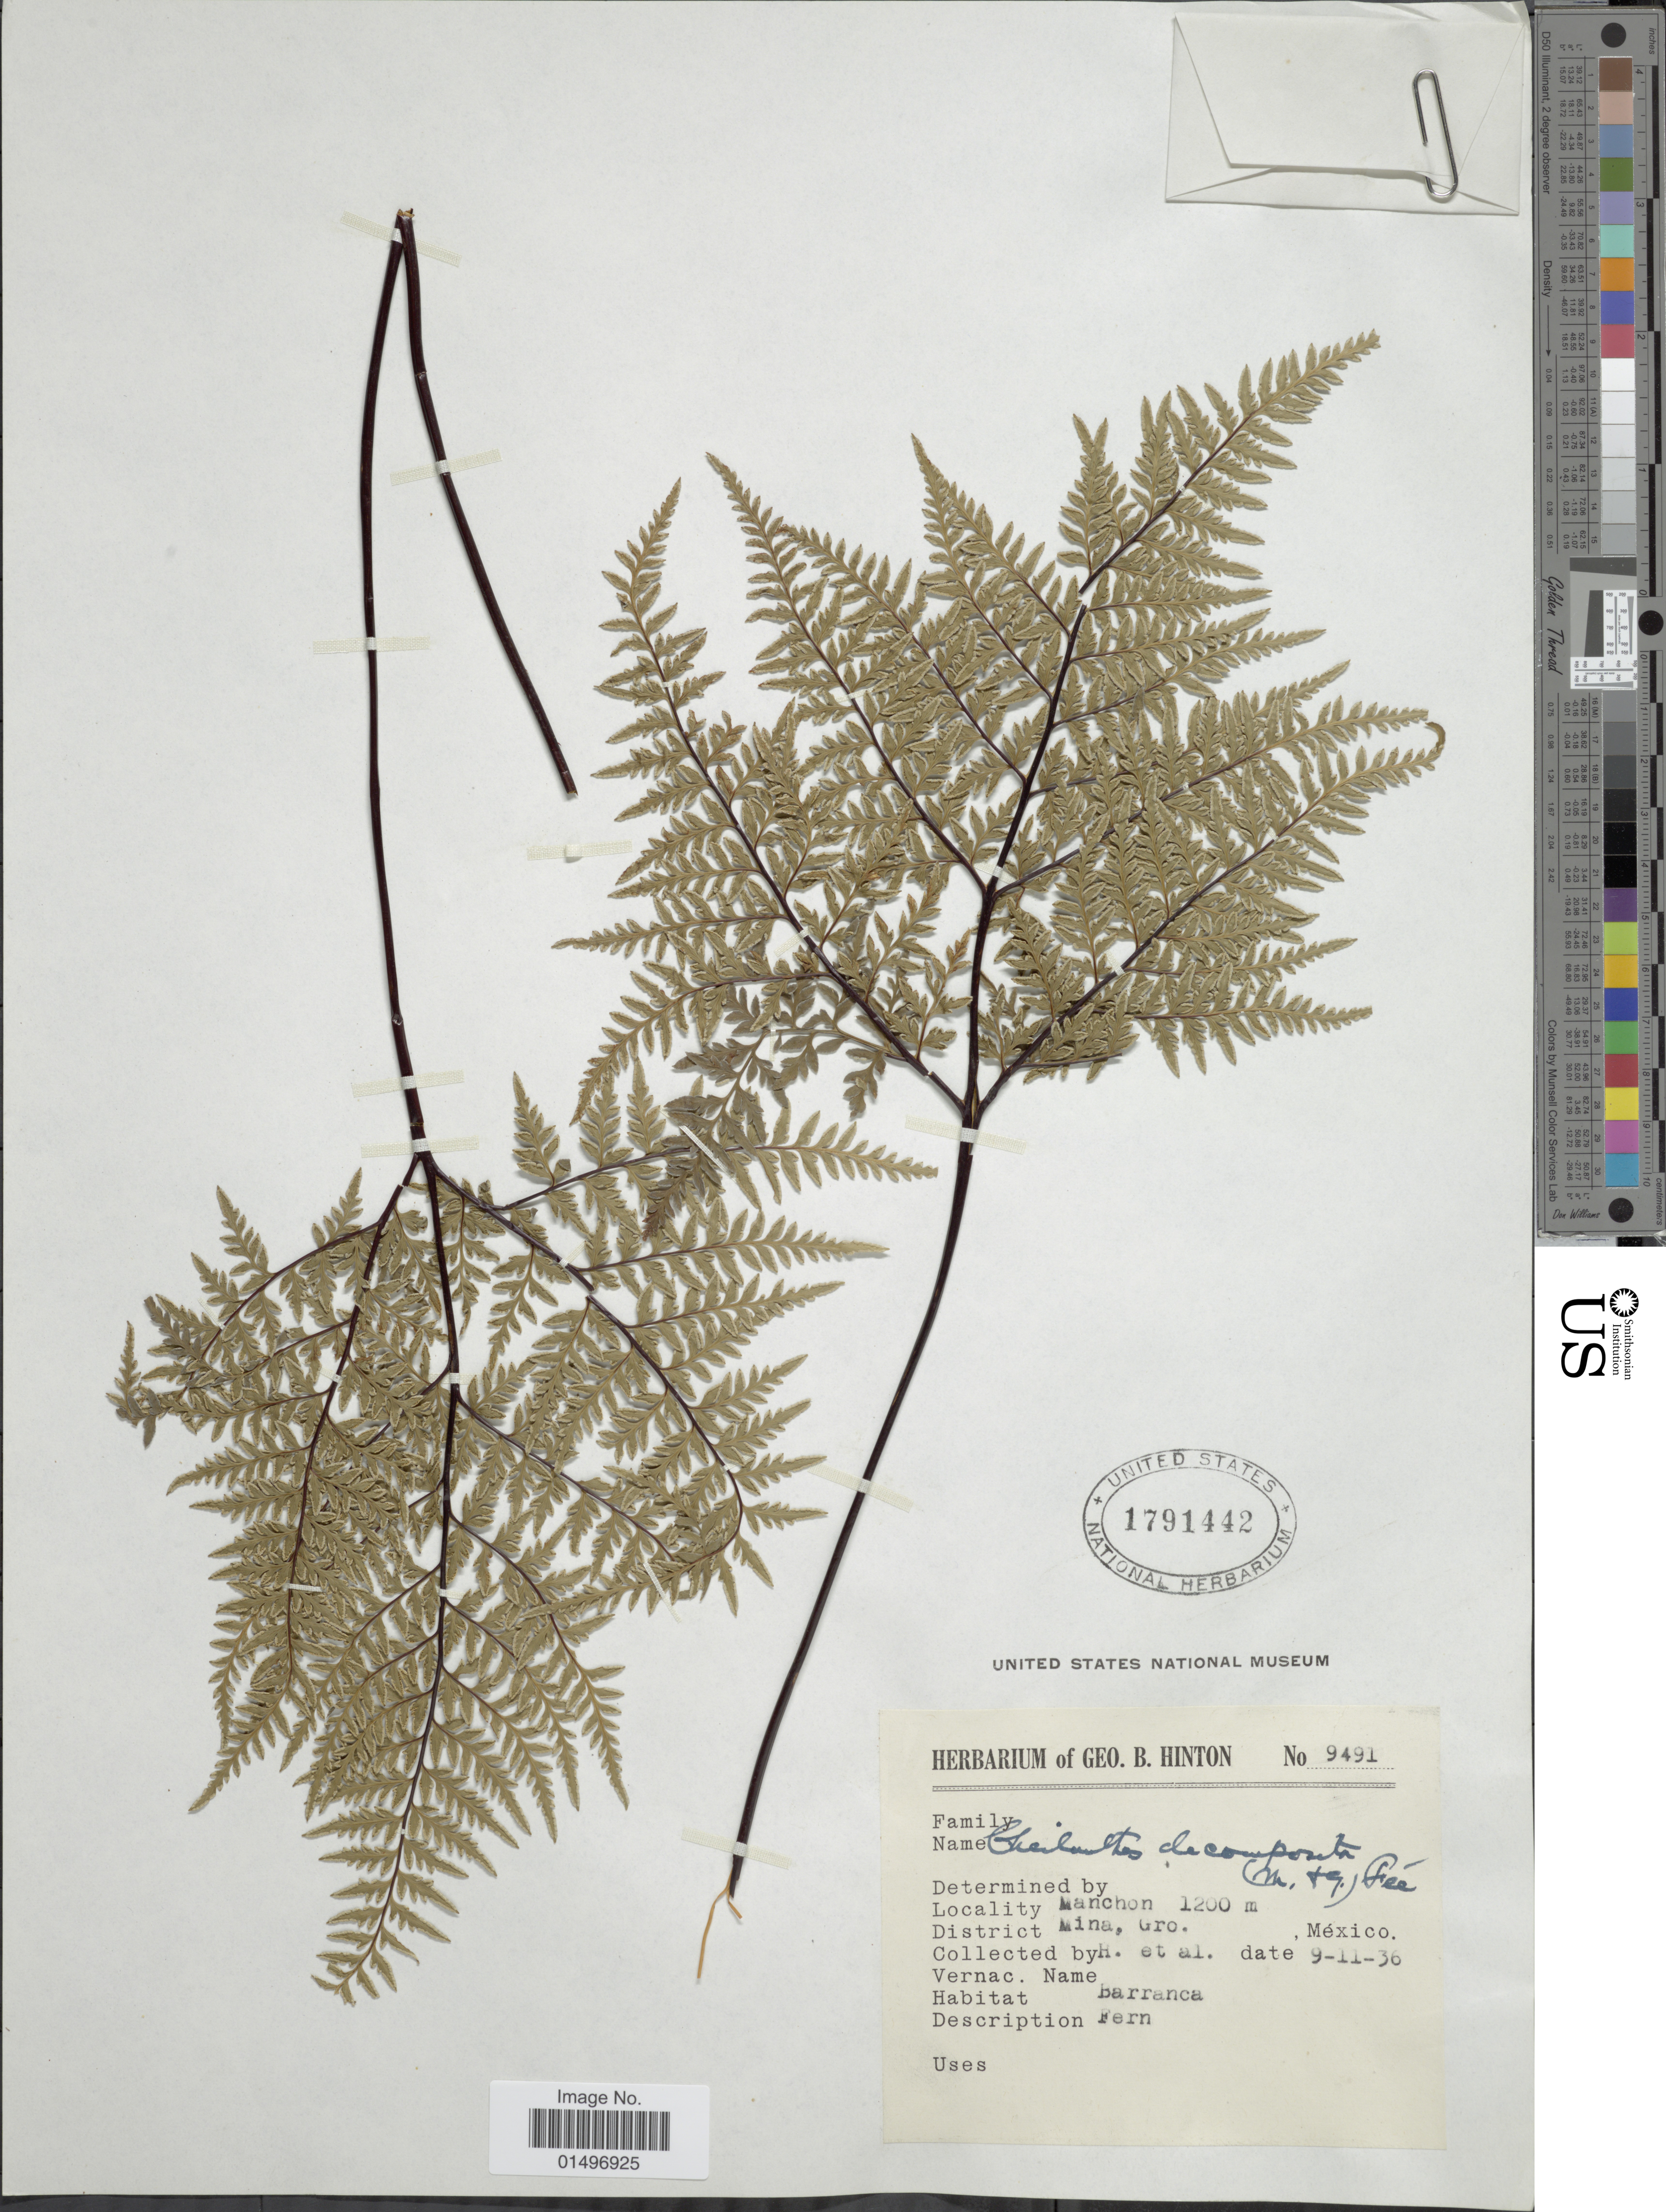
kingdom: Plantae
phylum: Tracheophyta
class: Polypodiopsida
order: Polypodiales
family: Pteridaceae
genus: Gaga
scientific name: Gaga chaerophylla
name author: (Mart. & Ikonn.-Gal.) Fay W. Li & Windham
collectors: G. B. Hinton & et al.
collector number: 9491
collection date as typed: Transcribed d/m/y: 9/11/36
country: Mexico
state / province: Guerrero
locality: Mexico, Manchon, District Mina.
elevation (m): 1200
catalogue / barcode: US 1791442